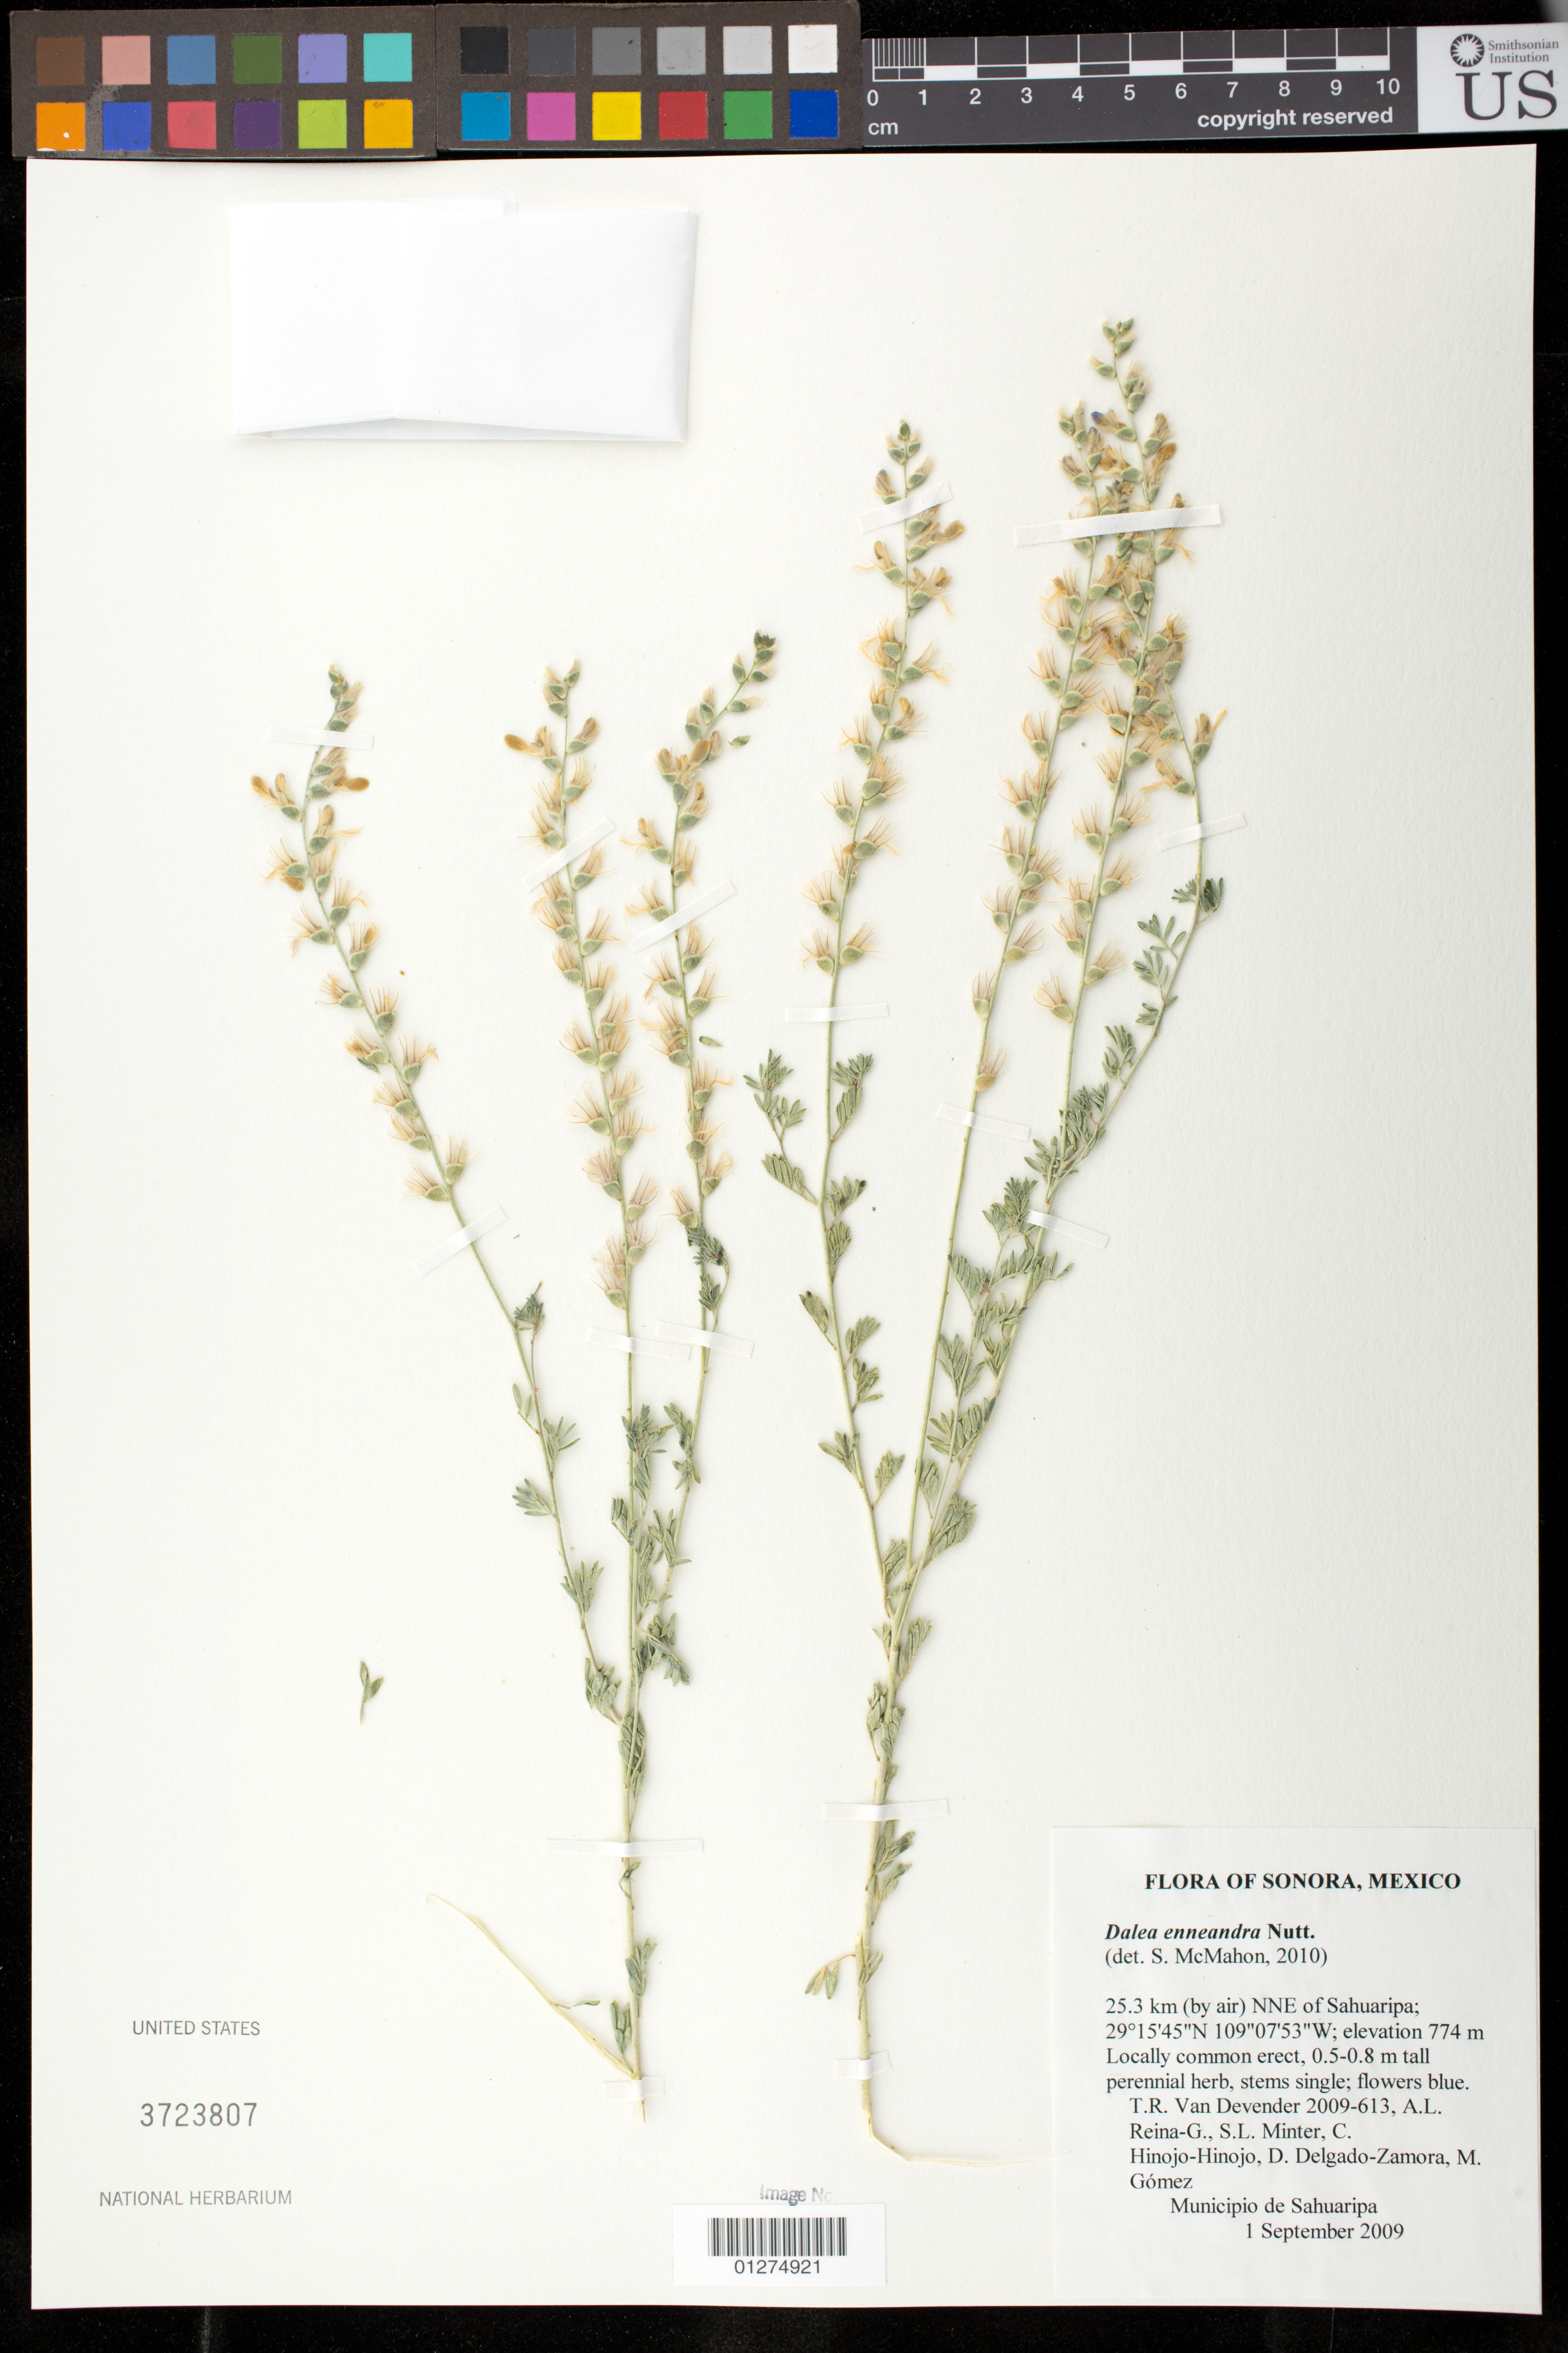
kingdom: Plantae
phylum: Tracheophyta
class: Magnoliopsida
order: Fabales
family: Fabaceae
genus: Dalea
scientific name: Dalea enneandra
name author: Nutt.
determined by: Mcmahon, S.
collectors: T. R. Van Devender, A. L. Reina G., S. L. Minter, C. Hinojo-Hinojo, D. Delgado-Zamora & M. Gómez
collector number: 2009-613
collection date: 2009-09-01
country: Mexico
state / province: Sonora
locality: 25.3 km (by air) NNE of Sahuaripa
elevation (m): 774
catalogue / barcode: US 3723807